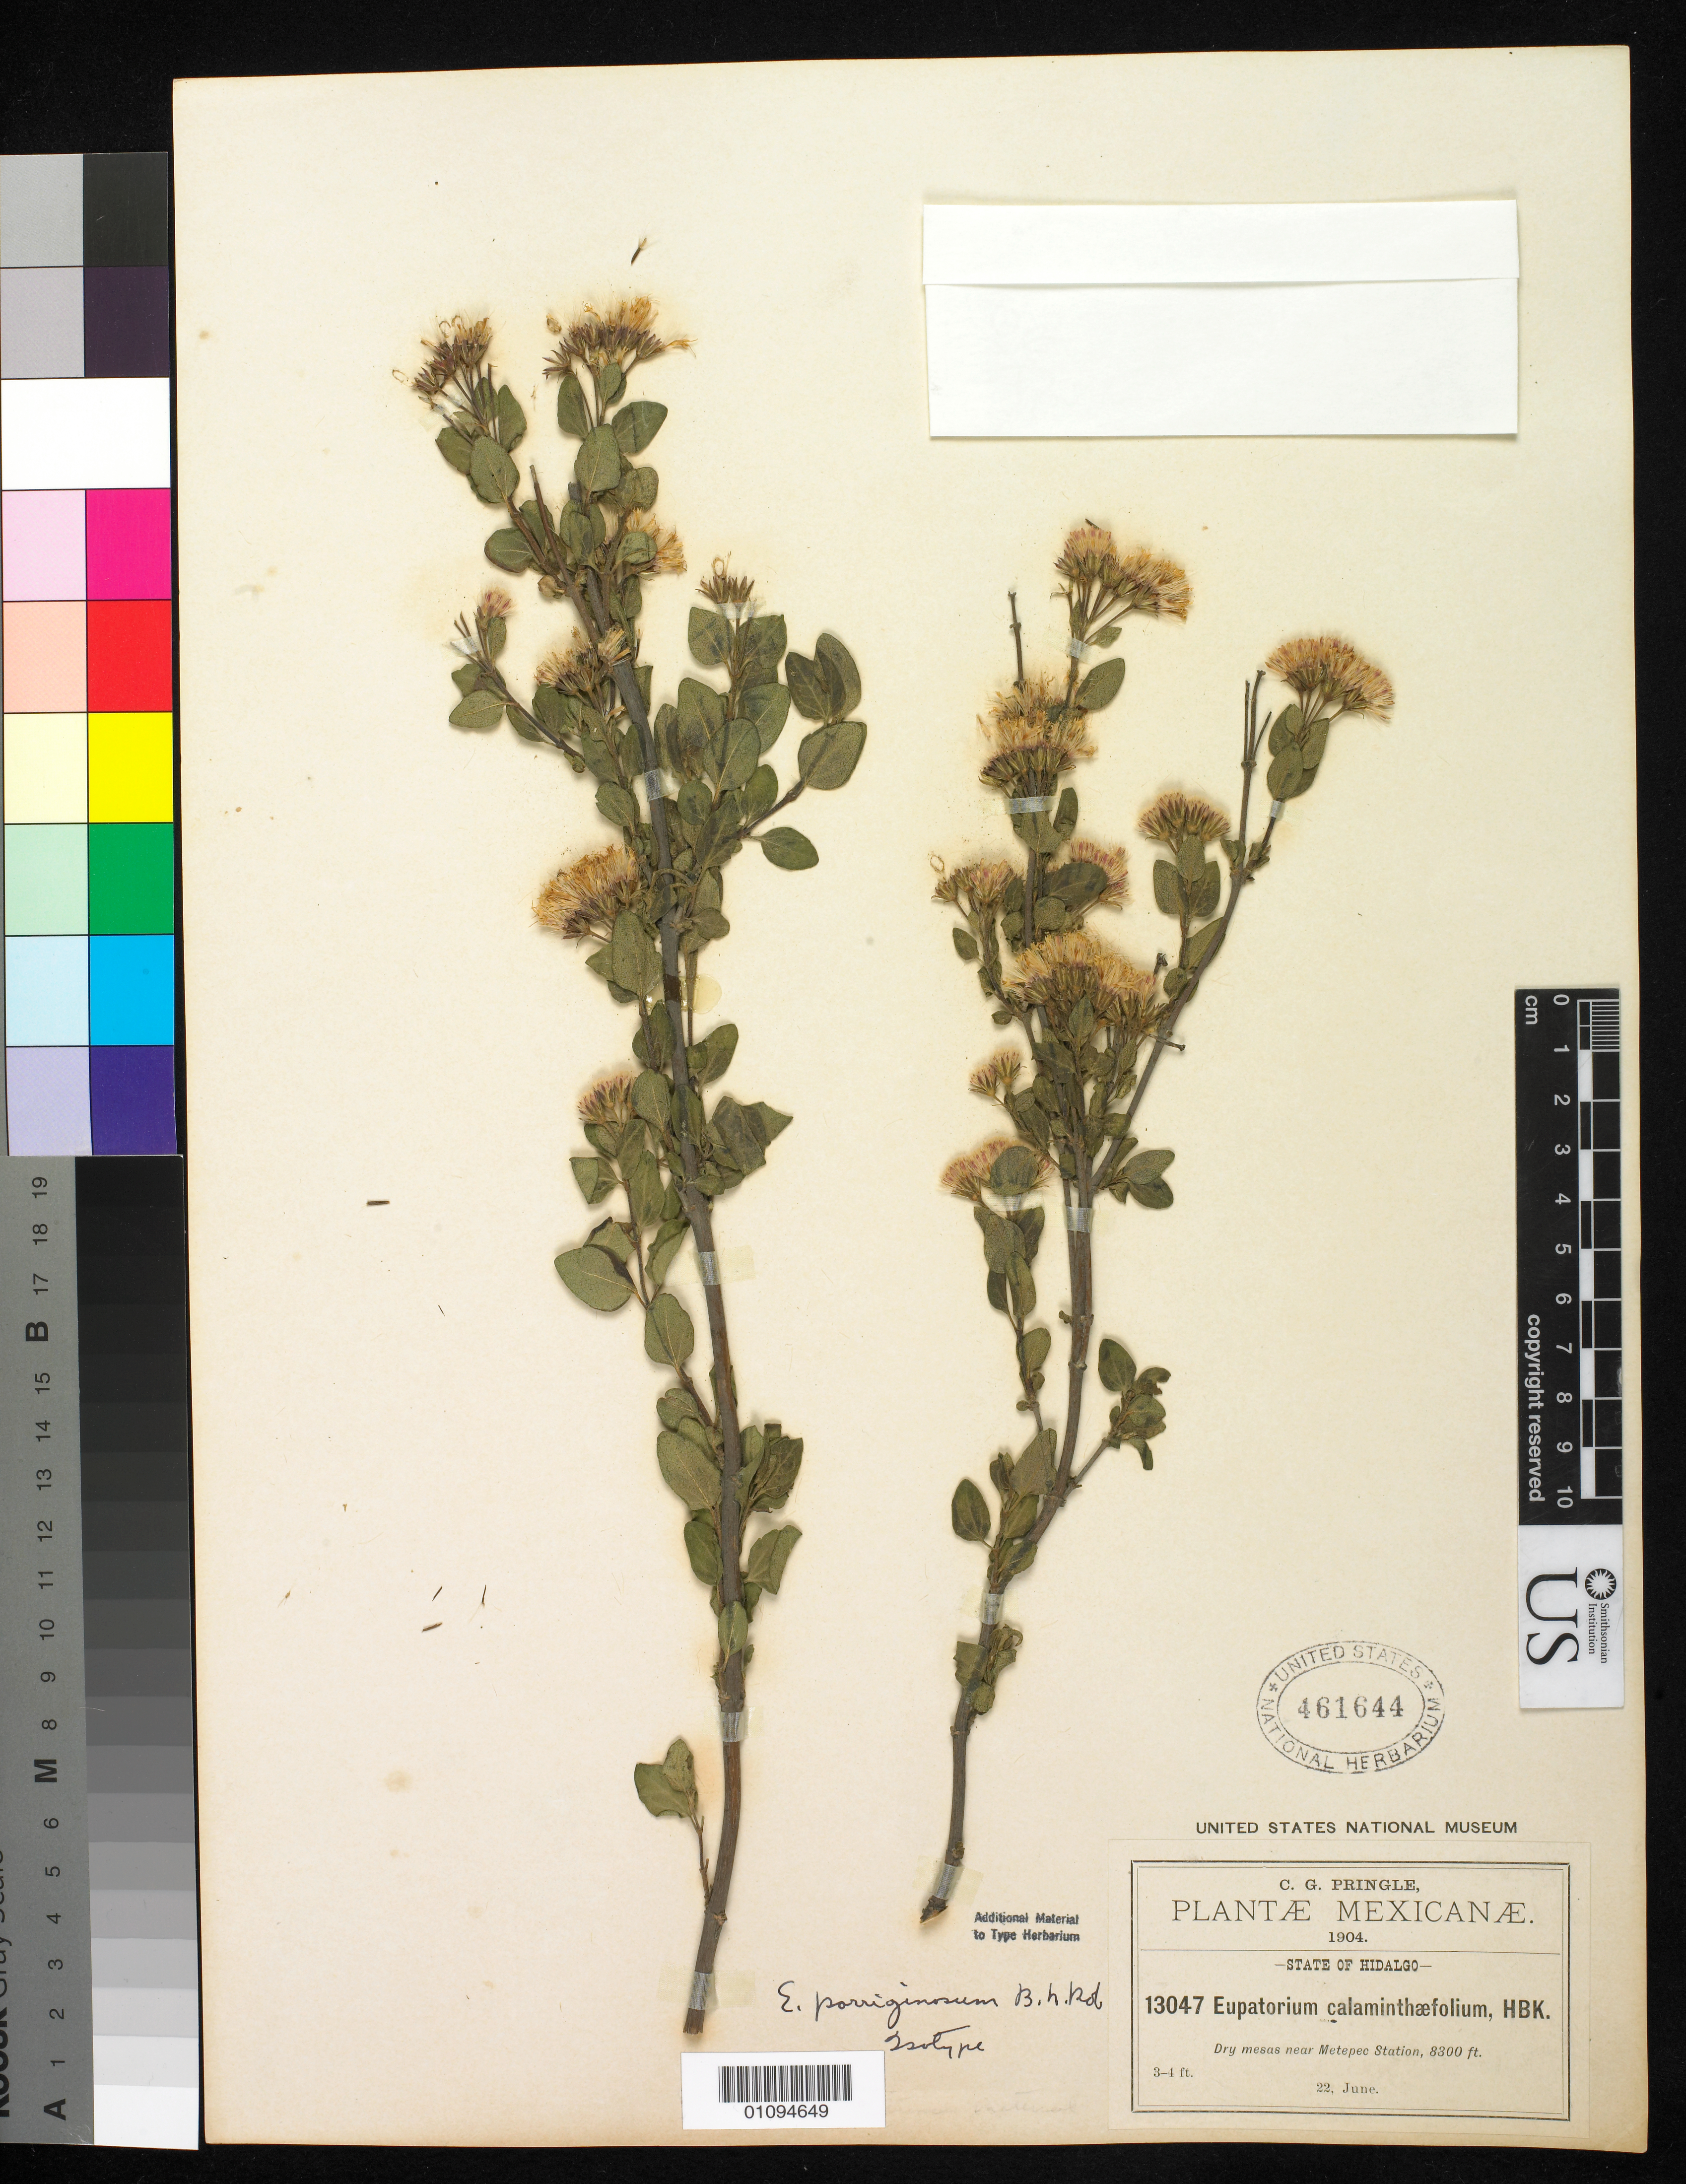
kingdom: Plantae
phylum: Tracheophyta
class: Magnoliopsida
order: Asterales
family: Asteraceae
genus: Eupatorium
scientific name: Eupatorium porriginosum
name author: B.L. Rob.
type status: Isotype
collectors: C. G. Pringle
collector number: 13047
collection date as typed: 22 Jun 1904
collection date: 1904-06-22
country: Mexico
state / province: México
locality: Metepec.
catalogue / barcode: US 461644